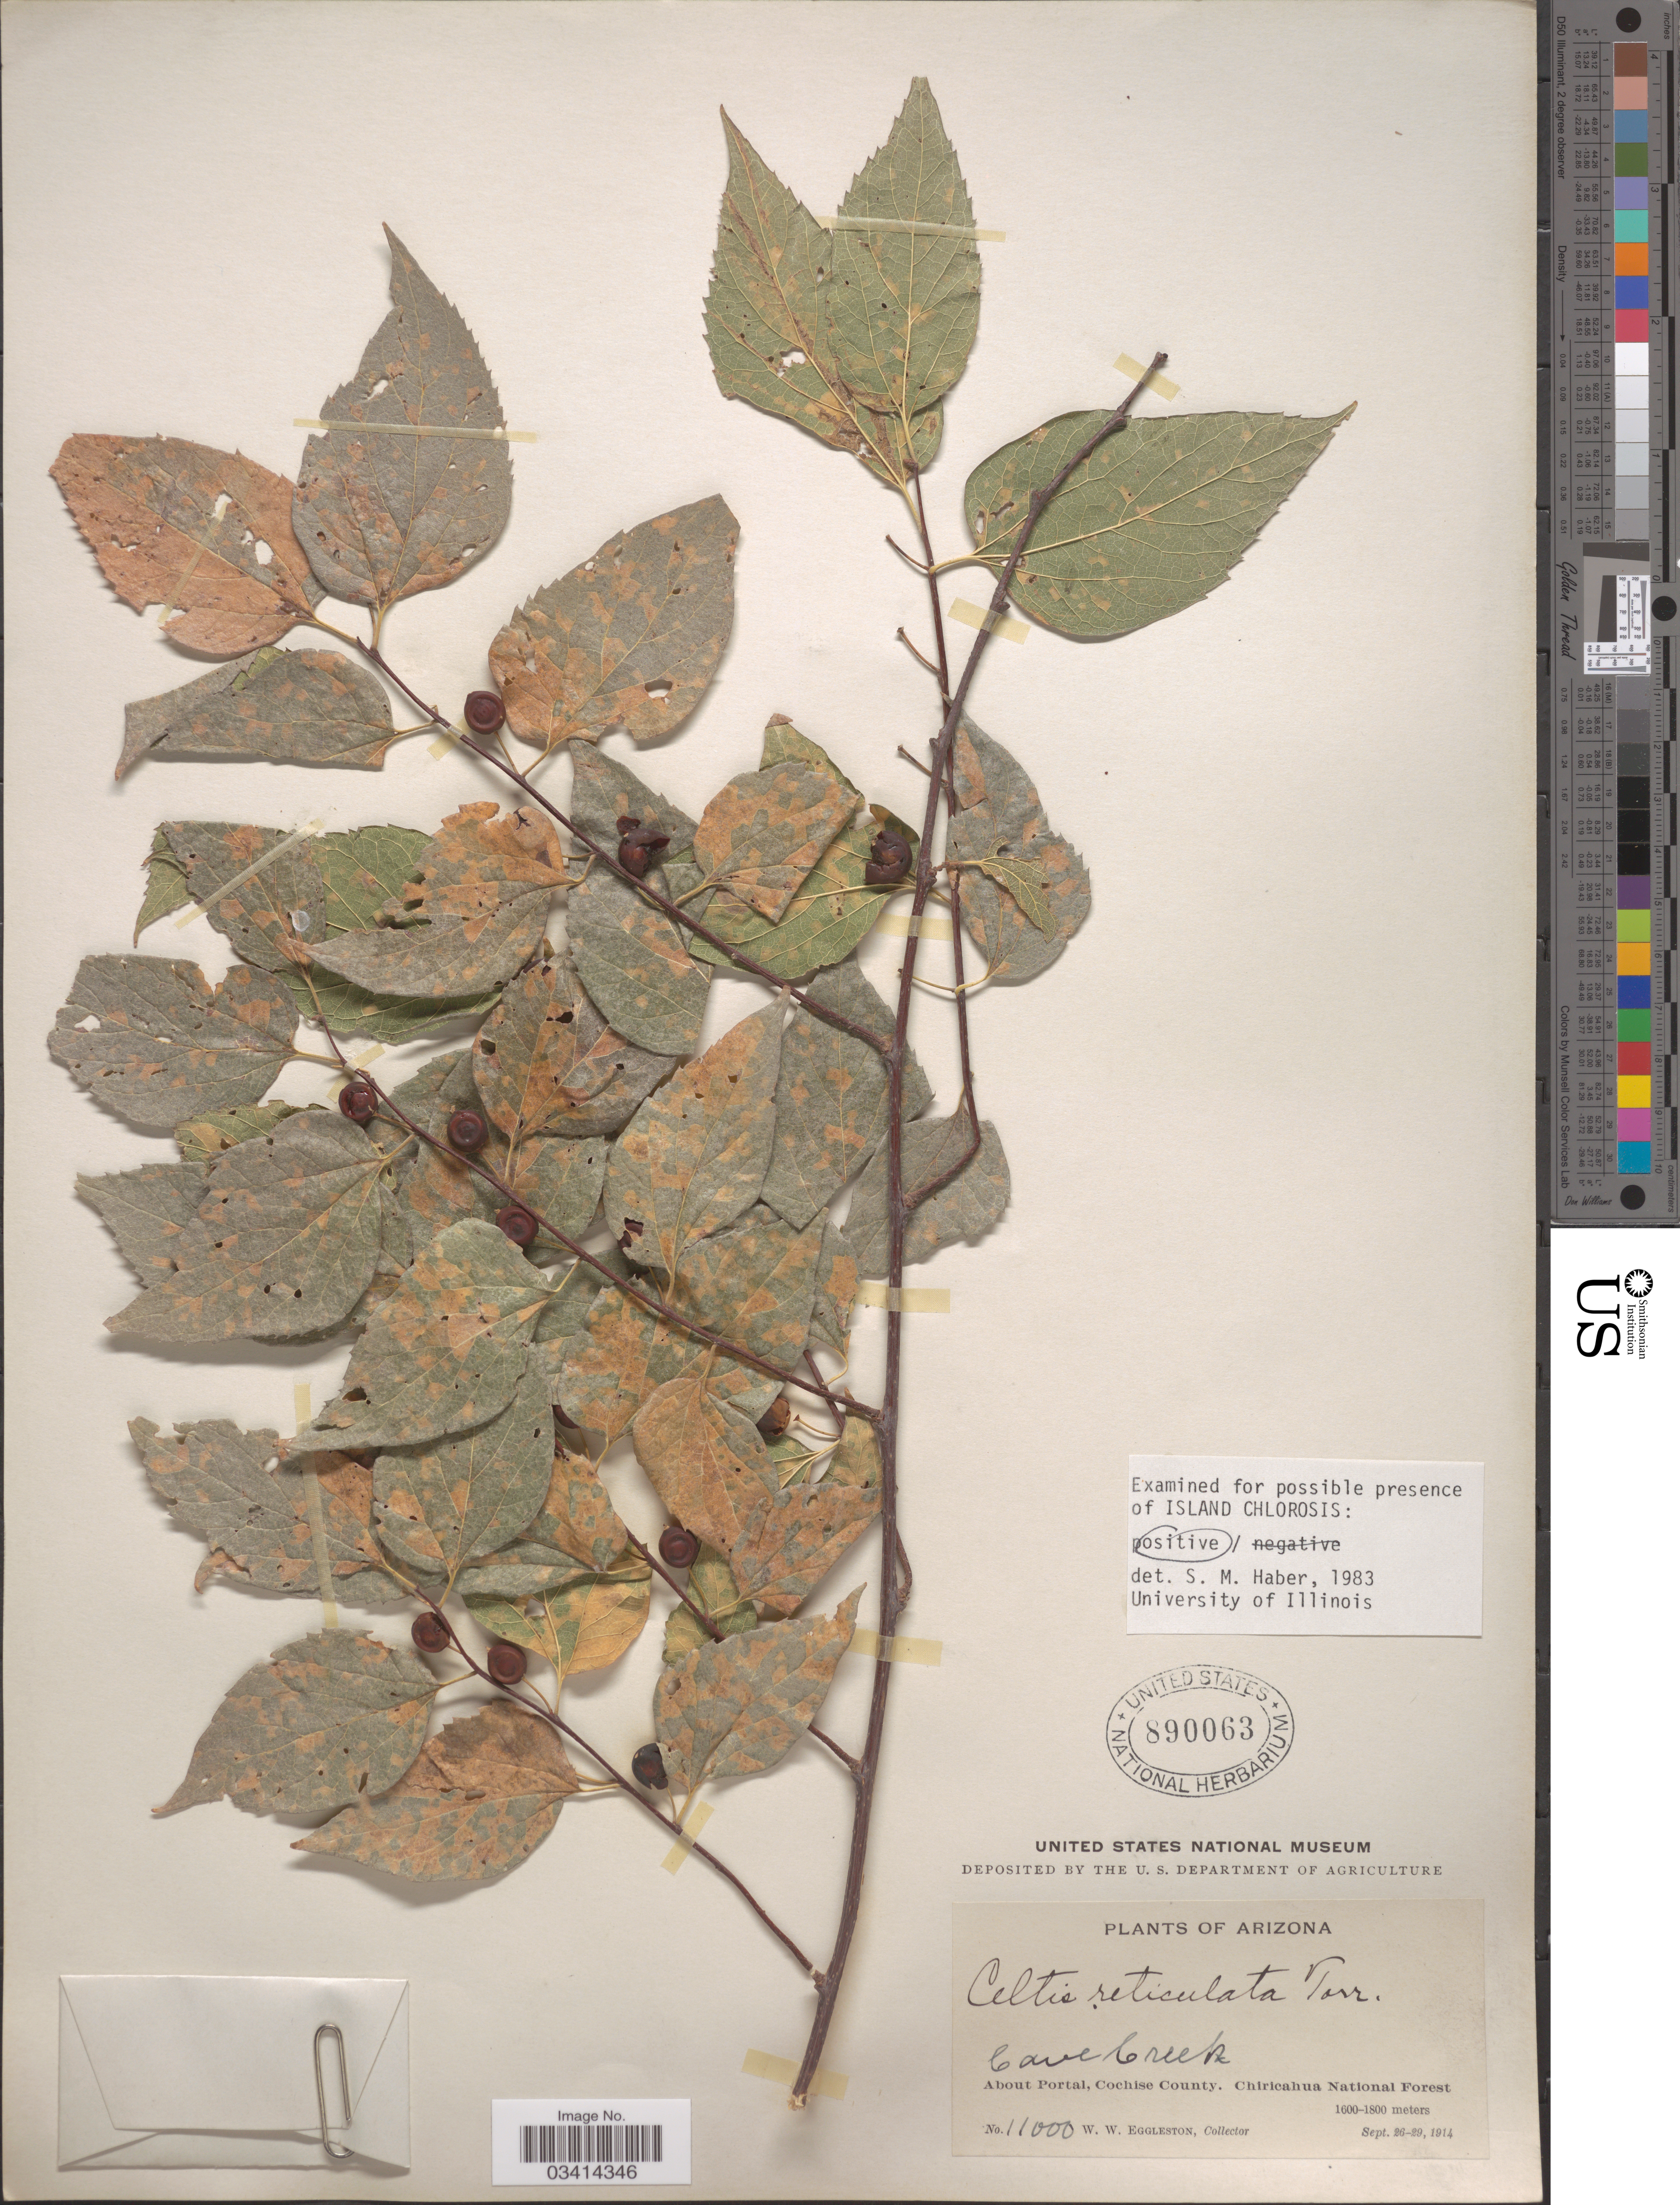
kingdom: Plantae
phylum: Tracheophyta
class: Magnoliopsida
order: Rosales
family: Cannabaceae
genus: Celtis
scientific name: Celtis reticulata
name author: Torr.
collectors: W. W. Eggleston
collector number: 11000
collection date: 1914-09-26/1914-09-29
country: United States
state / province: Arizona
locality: Cave Creek. About Portal, Cochise County, Chiricahua National Forest.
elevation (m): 1600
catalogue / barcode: US 890063